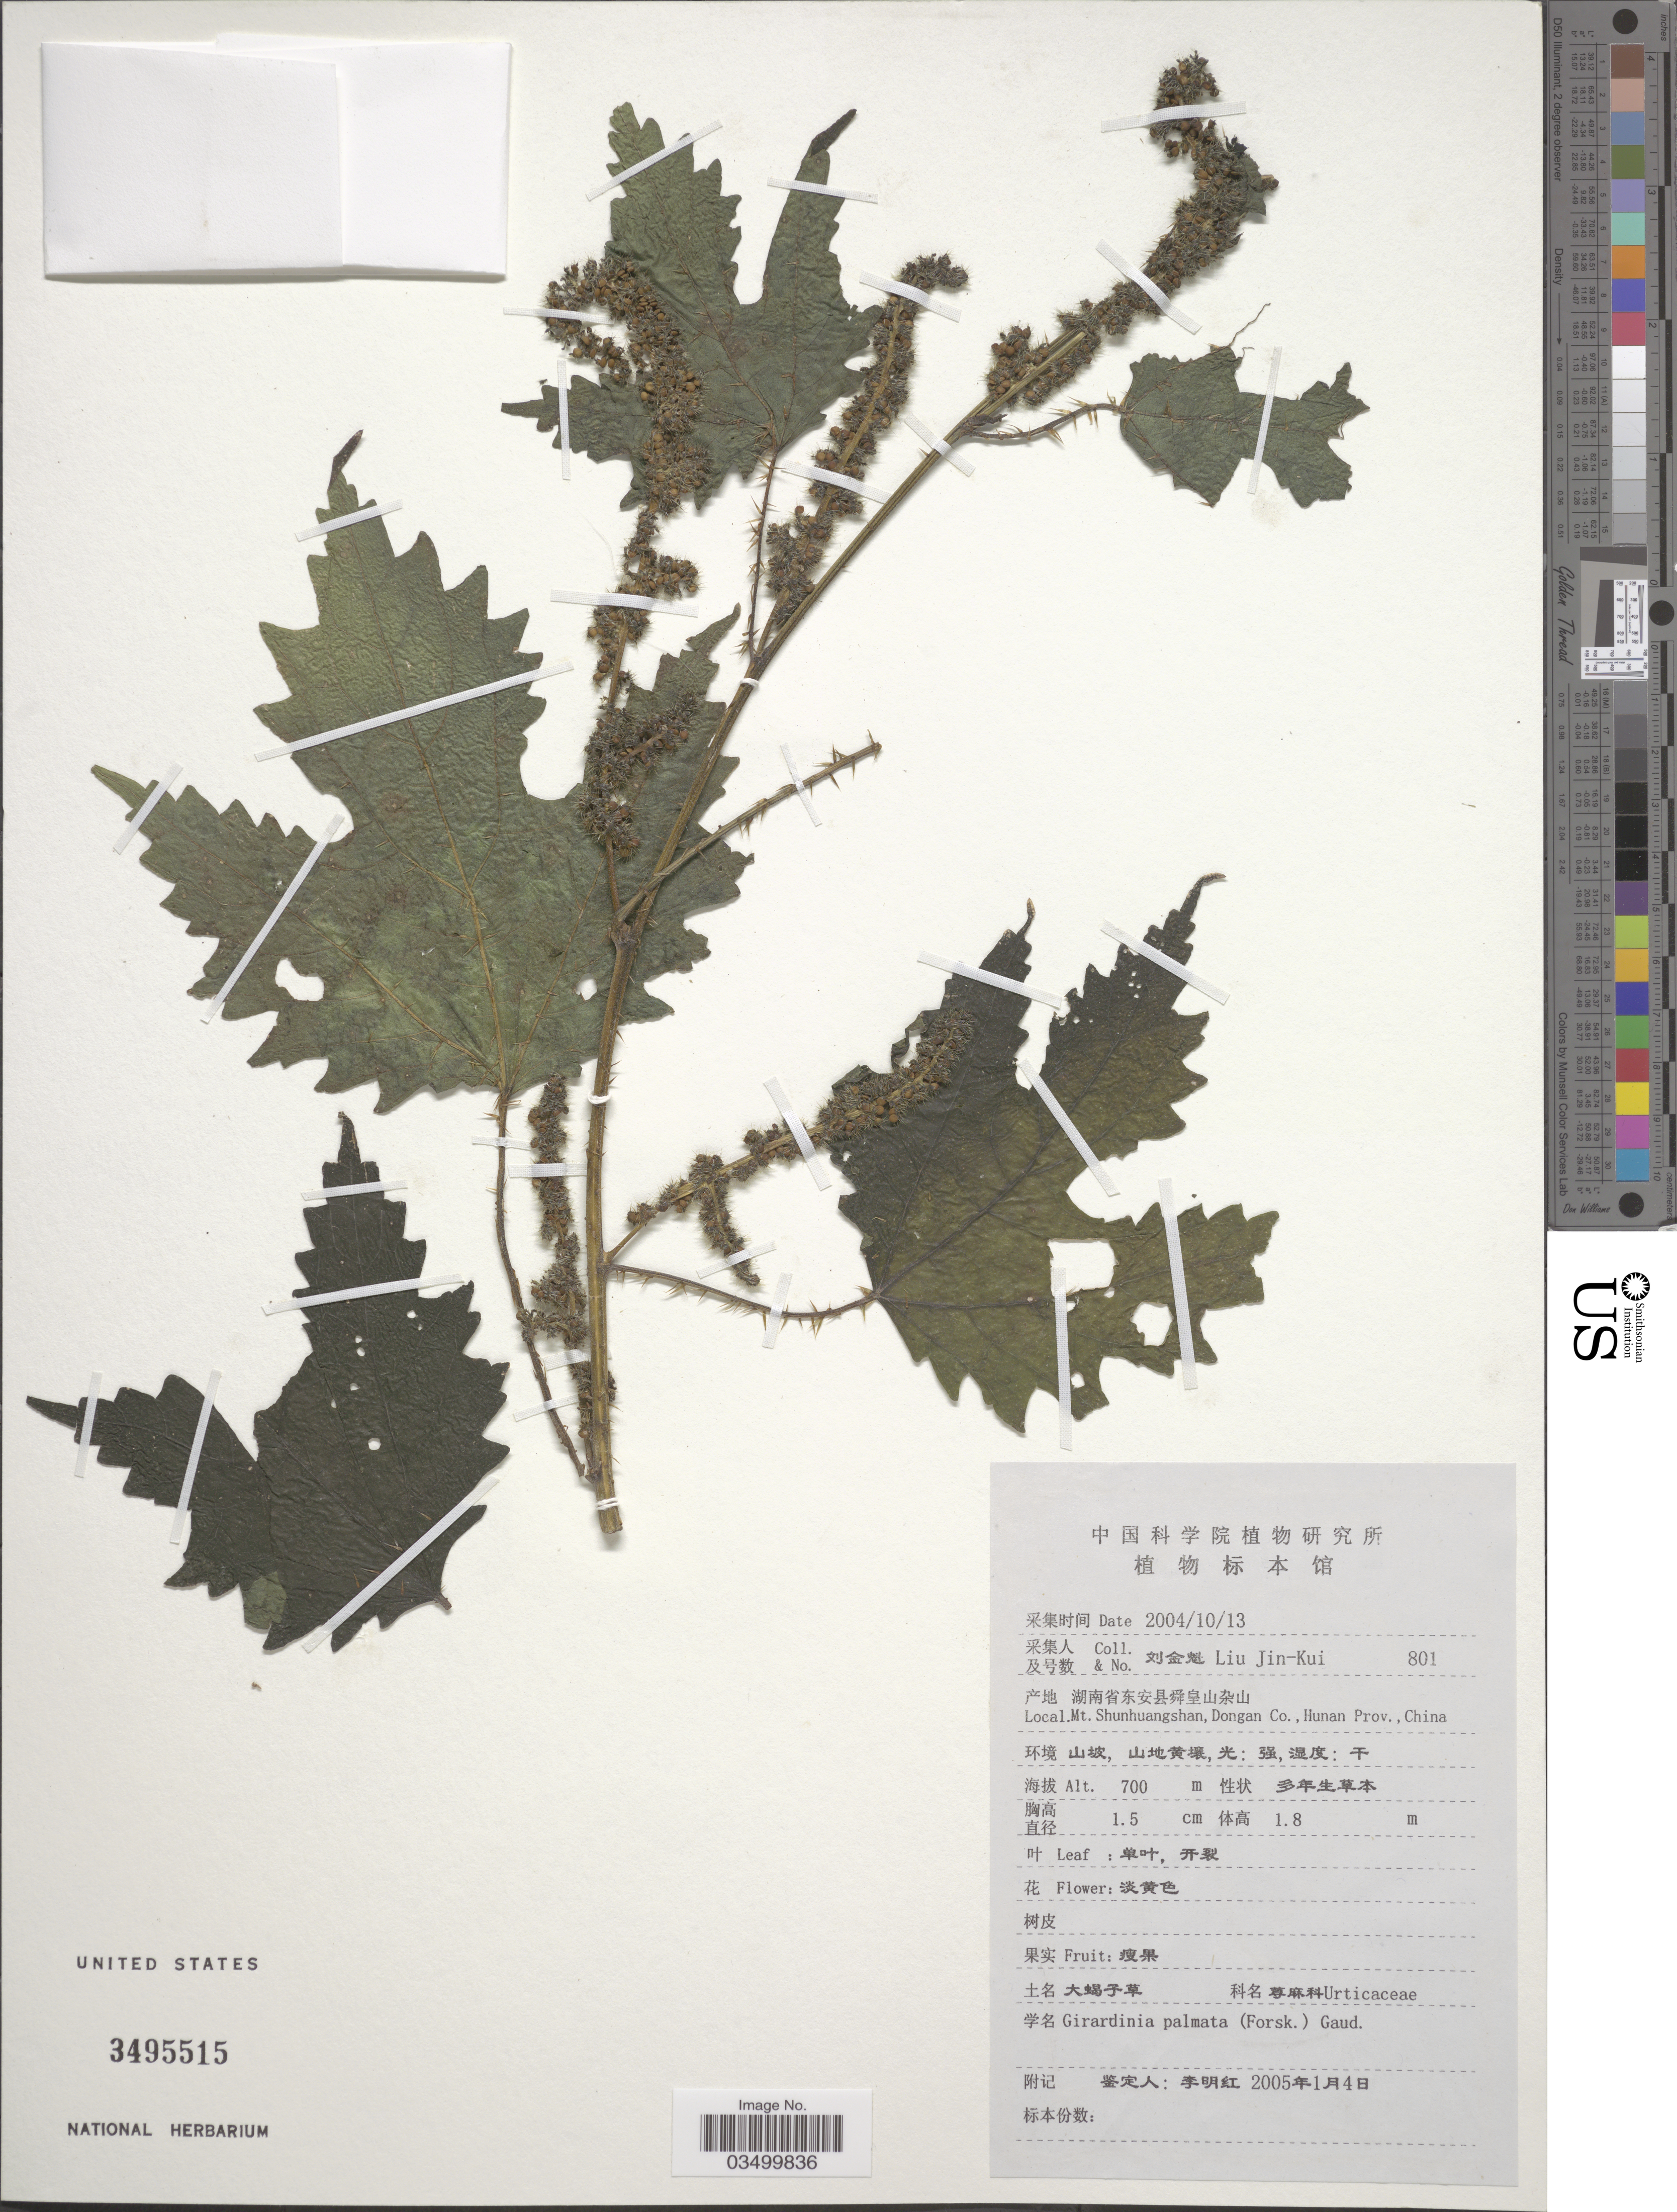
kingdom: Plantae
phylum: Tracheophyta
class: Magnoliopsida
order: Rosales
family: Urticaceae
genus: Girardinia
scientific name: Girardinia diversifolia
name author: (Link) Friis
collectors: Liu Jin-Kui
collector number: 801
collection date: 2004-10-13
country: China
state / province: Hunan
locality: Mt. Shunhuangshan, Dongan Co.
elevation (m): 700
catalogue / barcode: US 3495515